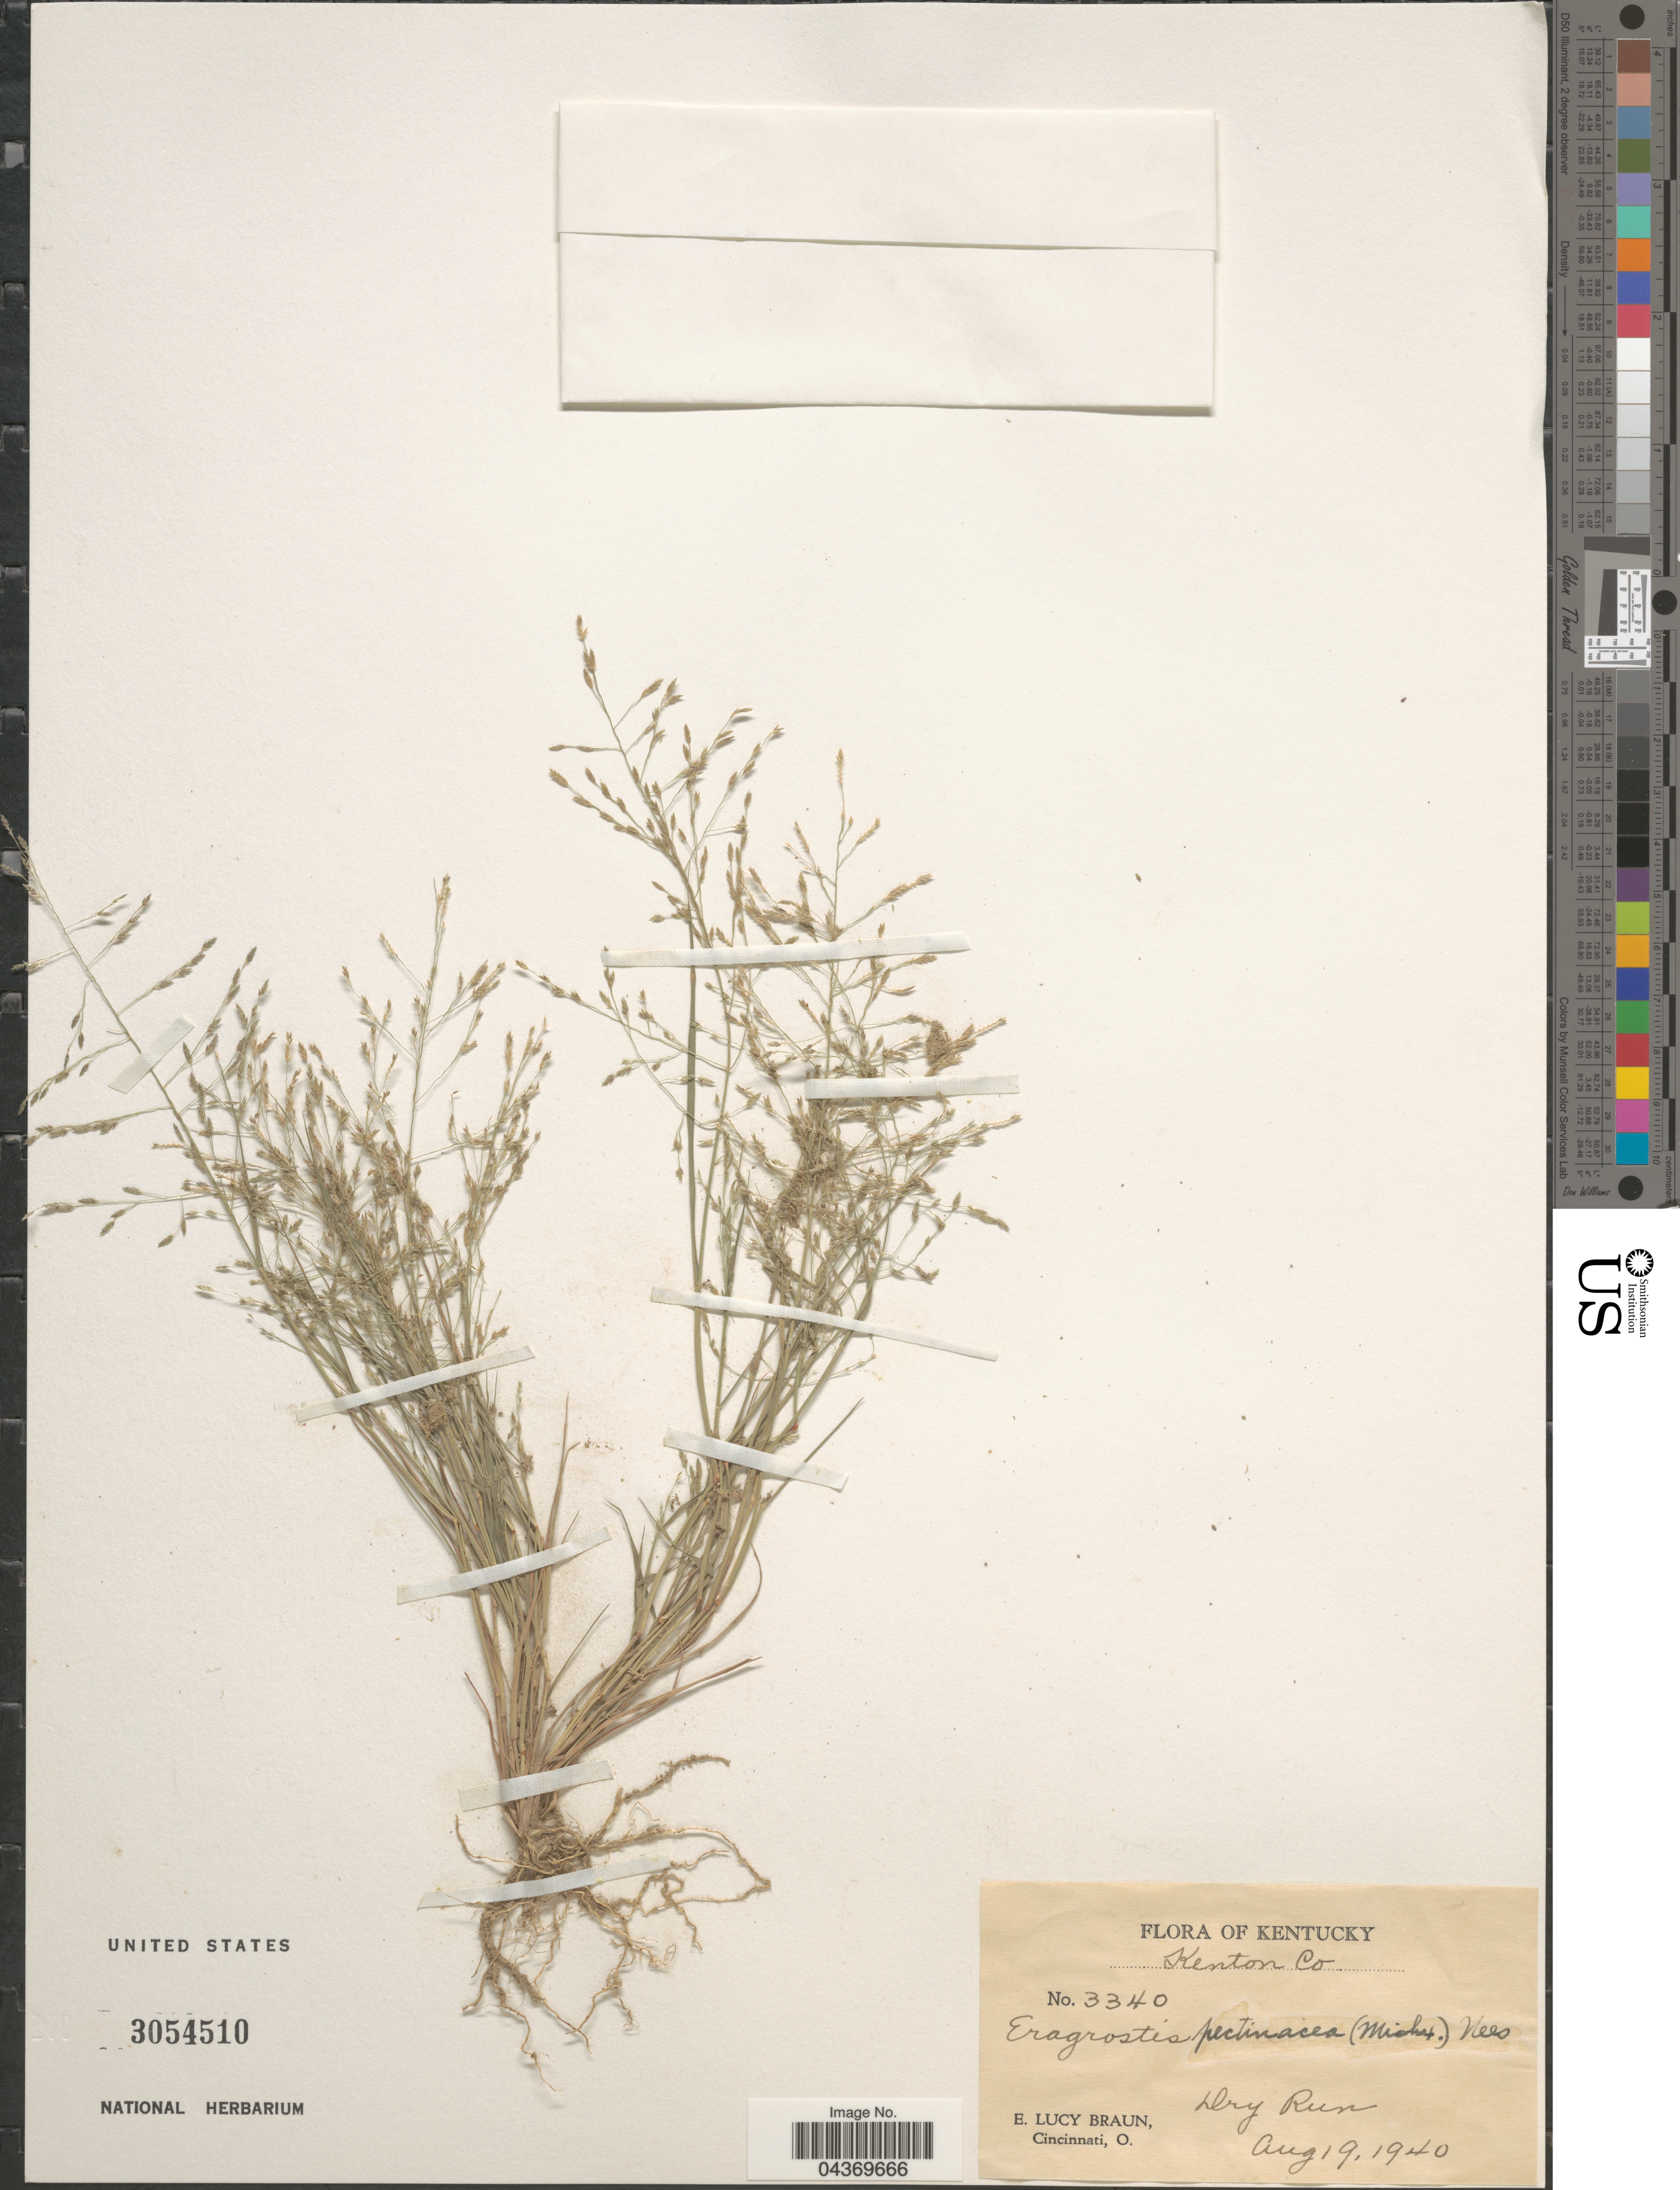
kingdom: Plantae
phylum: Tracheophyta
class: Liliopsida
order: Poales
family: Poaceae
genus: Eragrostis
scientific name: Eragrostis pectinacea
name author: (Michx.) Nees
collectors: E. L. Braun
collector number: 3340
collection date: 1940-08-19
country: United States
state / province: Kentucky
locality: Kenton Co. Dry Run.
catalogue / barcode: US 3054510